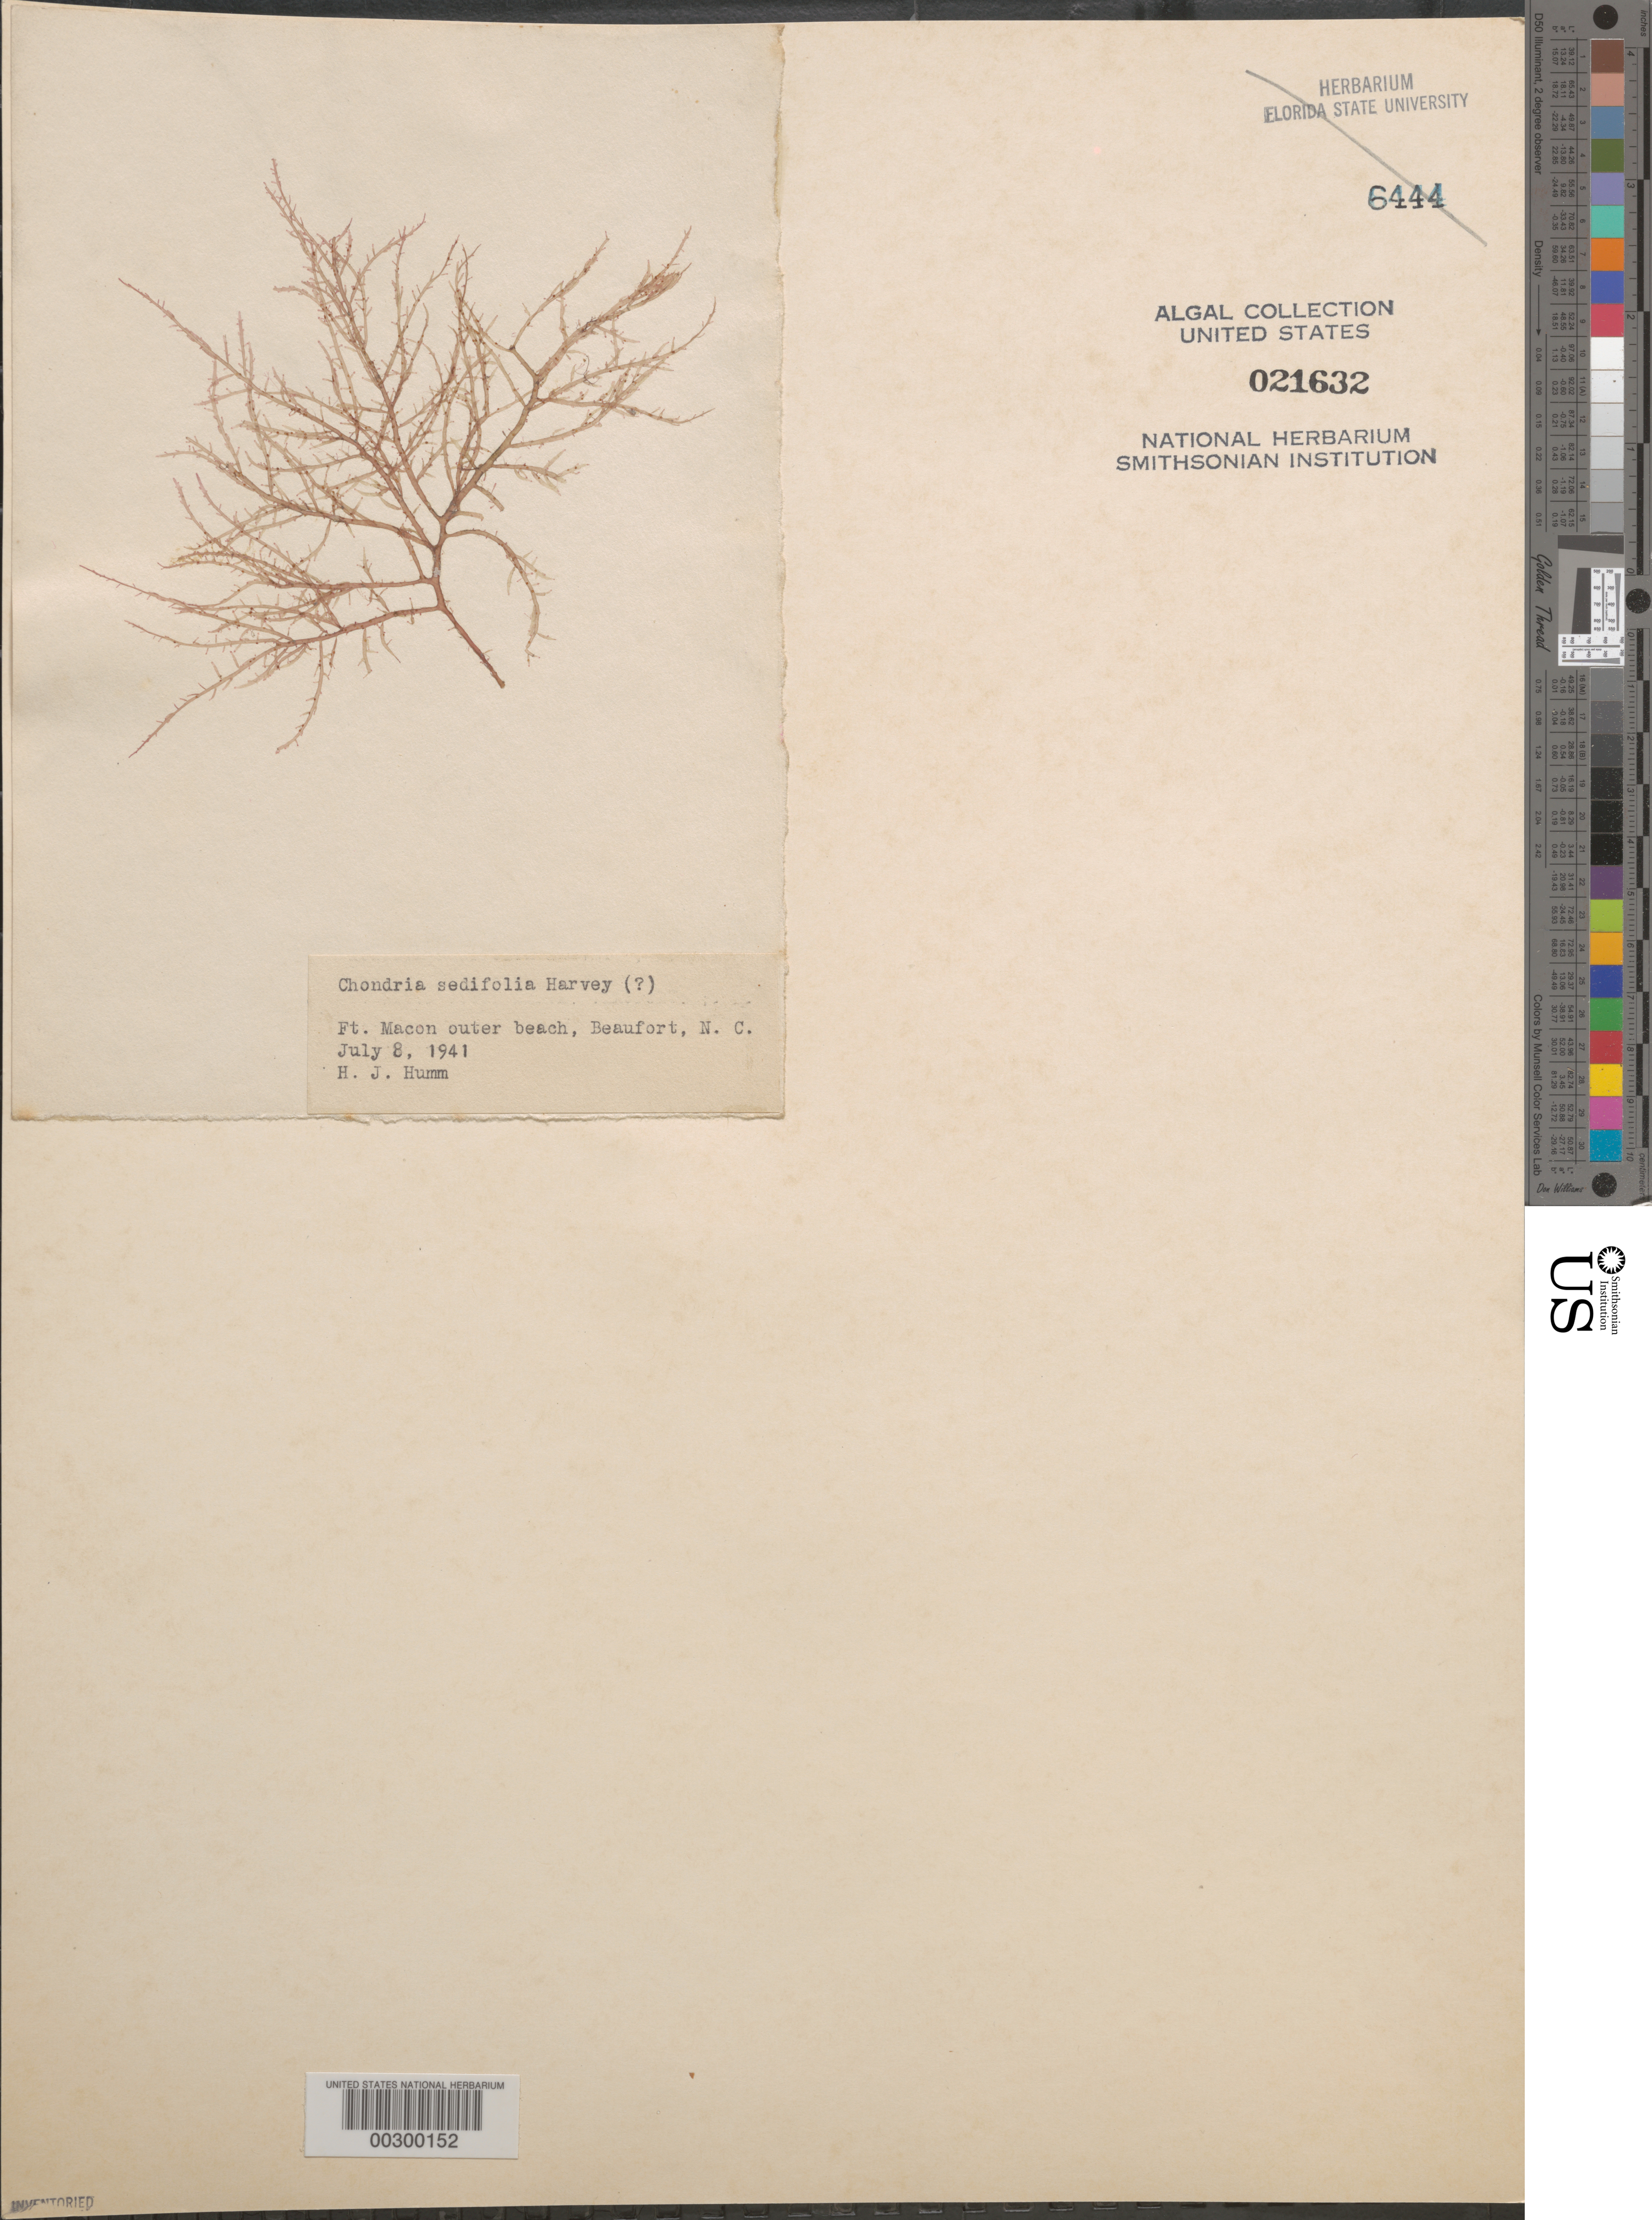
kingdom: Plantae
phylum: Rhodophyta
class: Florideophyceae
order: Ceramiales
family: Rhodomelaceae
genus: Chondria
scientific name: Chondria sedifolia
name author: Harv.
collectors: H. J. Humm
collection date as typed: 08 Jul 1941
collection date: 1941-07-08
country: United States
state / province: North Carolina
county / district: Carteret County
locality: Beaufort, Fort Macon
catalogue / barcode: US 21632